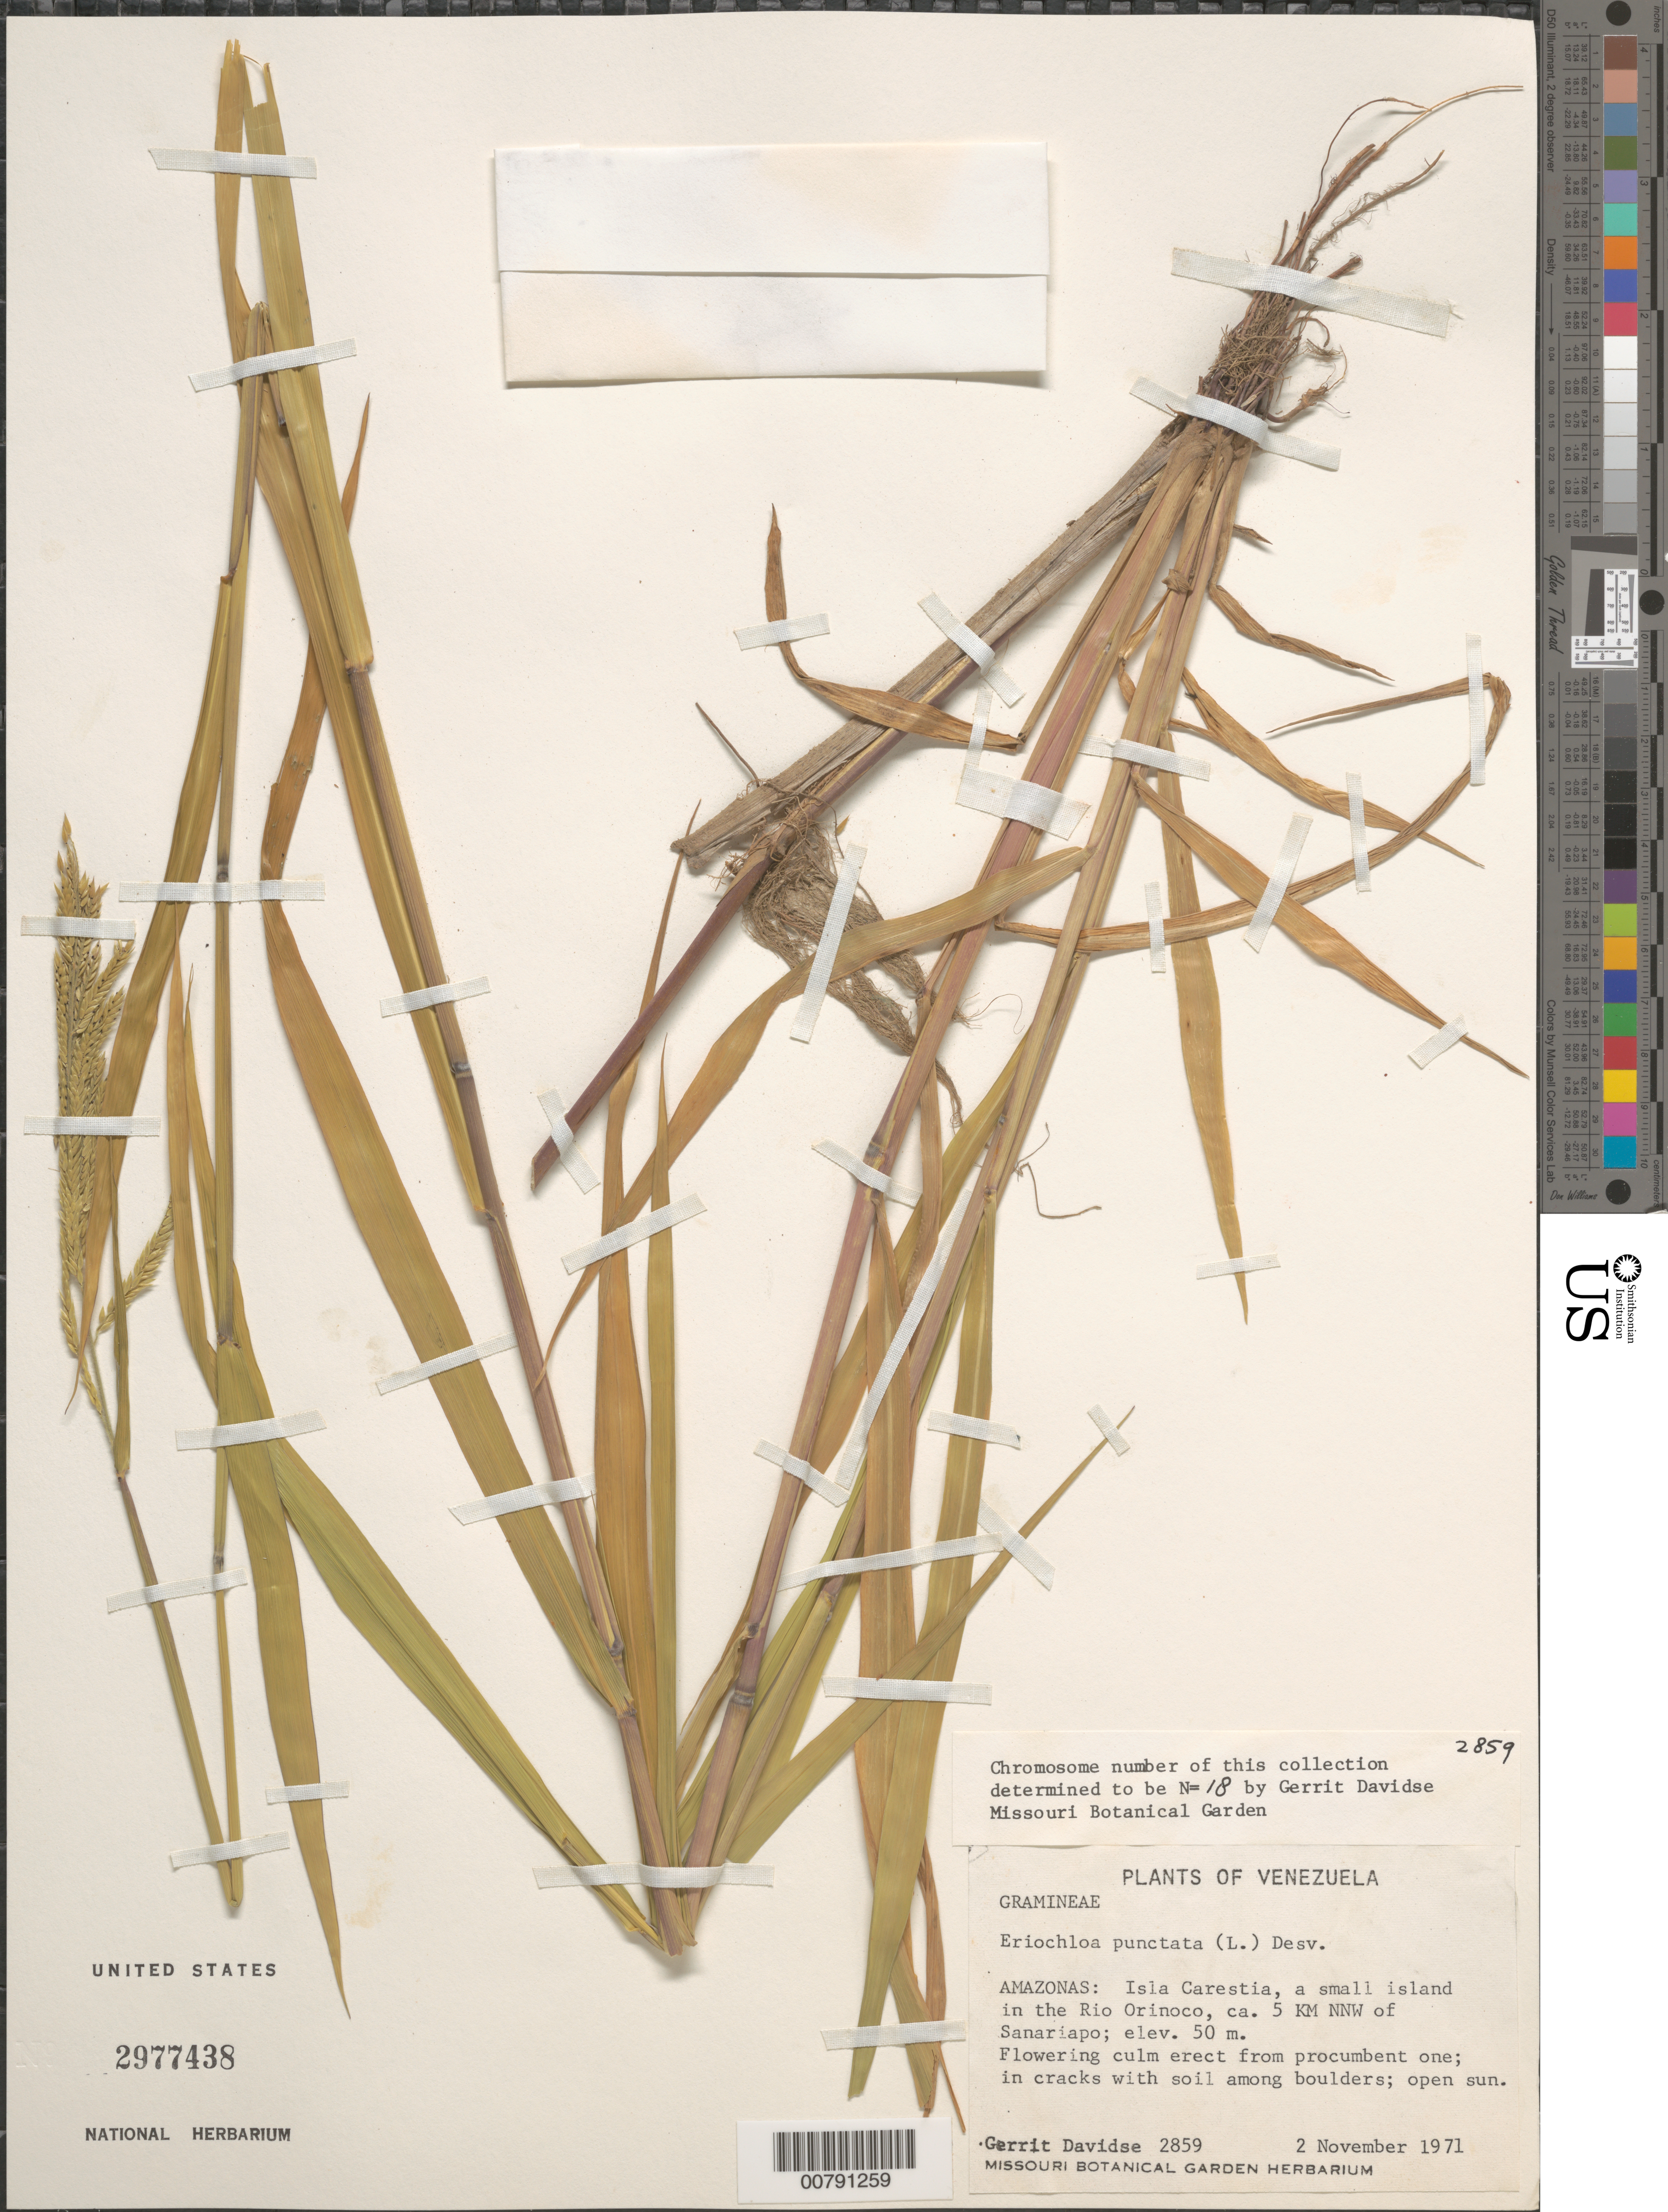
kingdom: Plantae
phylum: Tracheophyta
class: Liliopsida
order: Poales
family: Poaceae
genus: Eriochloa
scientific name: Eriochloa punctata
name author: (L.) Desv. ex Ham.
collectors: G. Davidse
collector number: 2859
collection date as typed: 2-Nov-71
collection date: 1971-11-02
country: Venezuela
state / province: Amazonas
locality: Isla Carestia, island in the Río Orinoco, 5 km NNW of Sanariapo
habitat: In cracks with soil among boulders, open sun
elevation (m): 50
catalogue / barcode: US 2977438